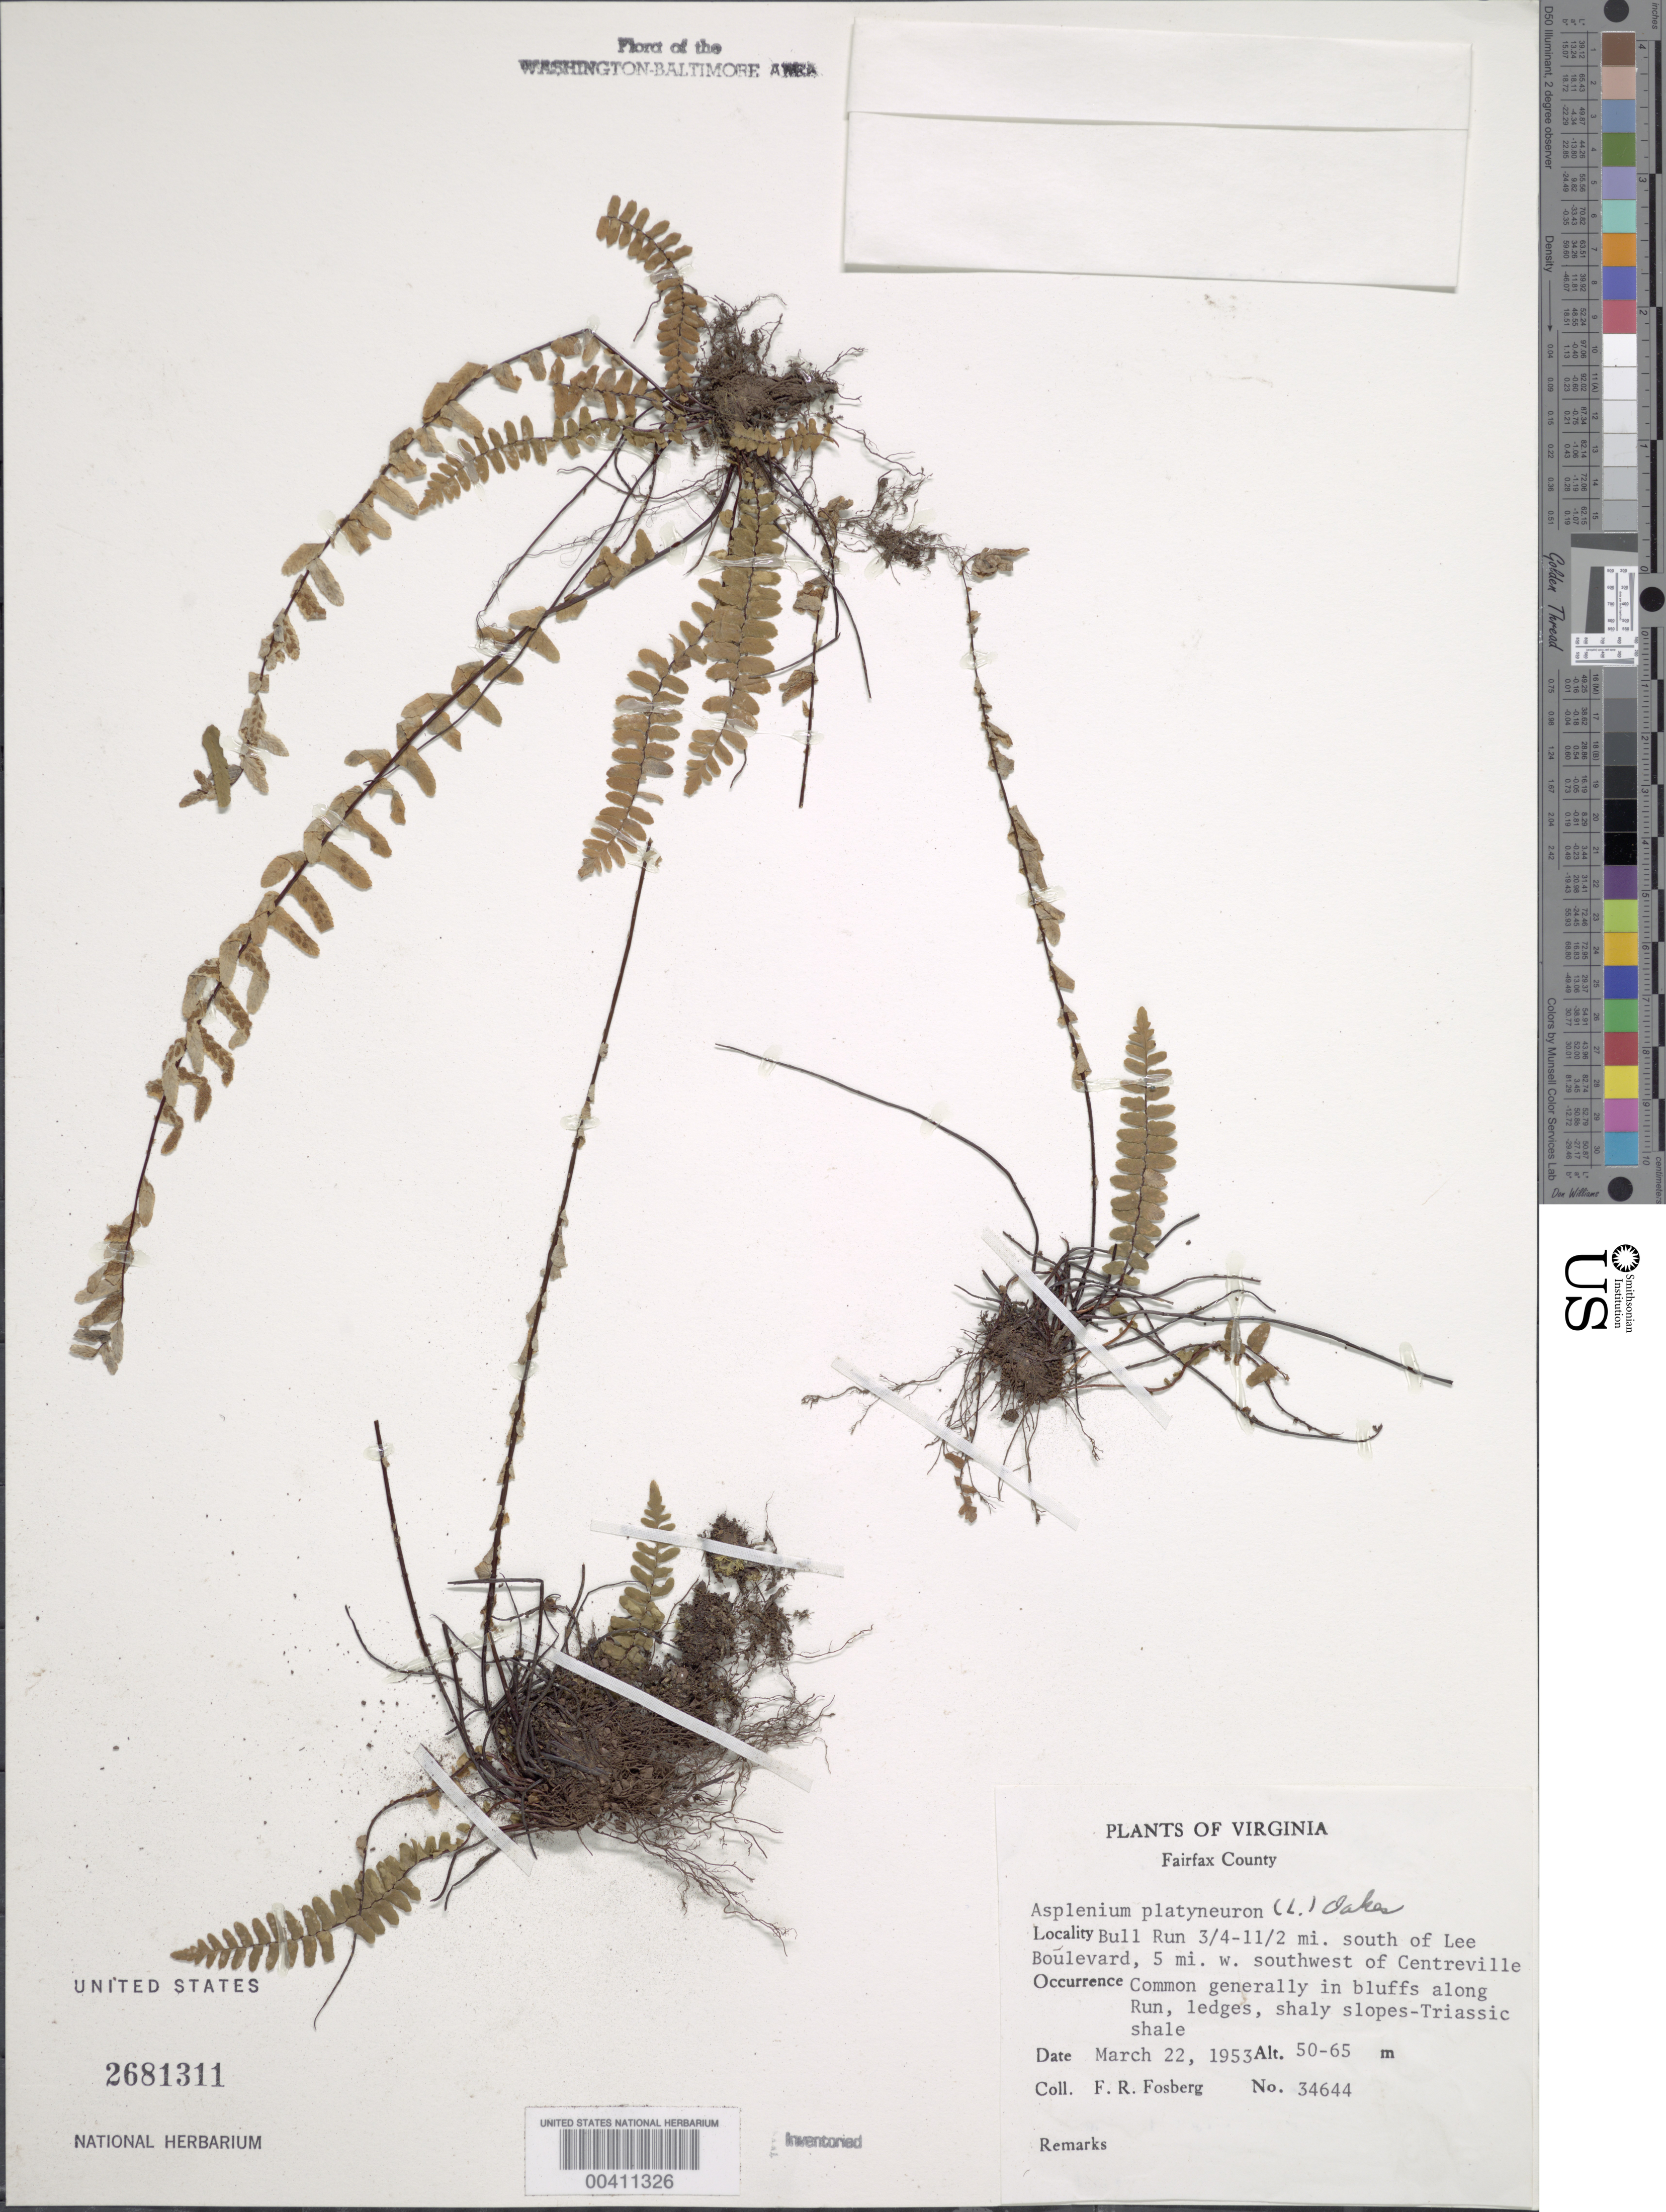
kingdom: Plantae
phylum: Tracheophyta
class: Polypodiopsida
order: Polypodiales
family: Aspleniaceae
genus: Asplenium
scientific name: Asplenium platyneuron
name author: (L.) Britton, Stearns & Poggenb.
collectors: F. R. Fosberg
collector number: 34644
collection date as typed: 22 Mar 1953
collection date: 1953-03-22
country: United States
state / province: Virginia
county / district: Fairfax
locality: Bull Run south of Lee Blvd., southwest of Centreville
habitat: Bluffs along run, ledges, shaly slopes-Triassic shale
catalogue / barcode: US 2681311